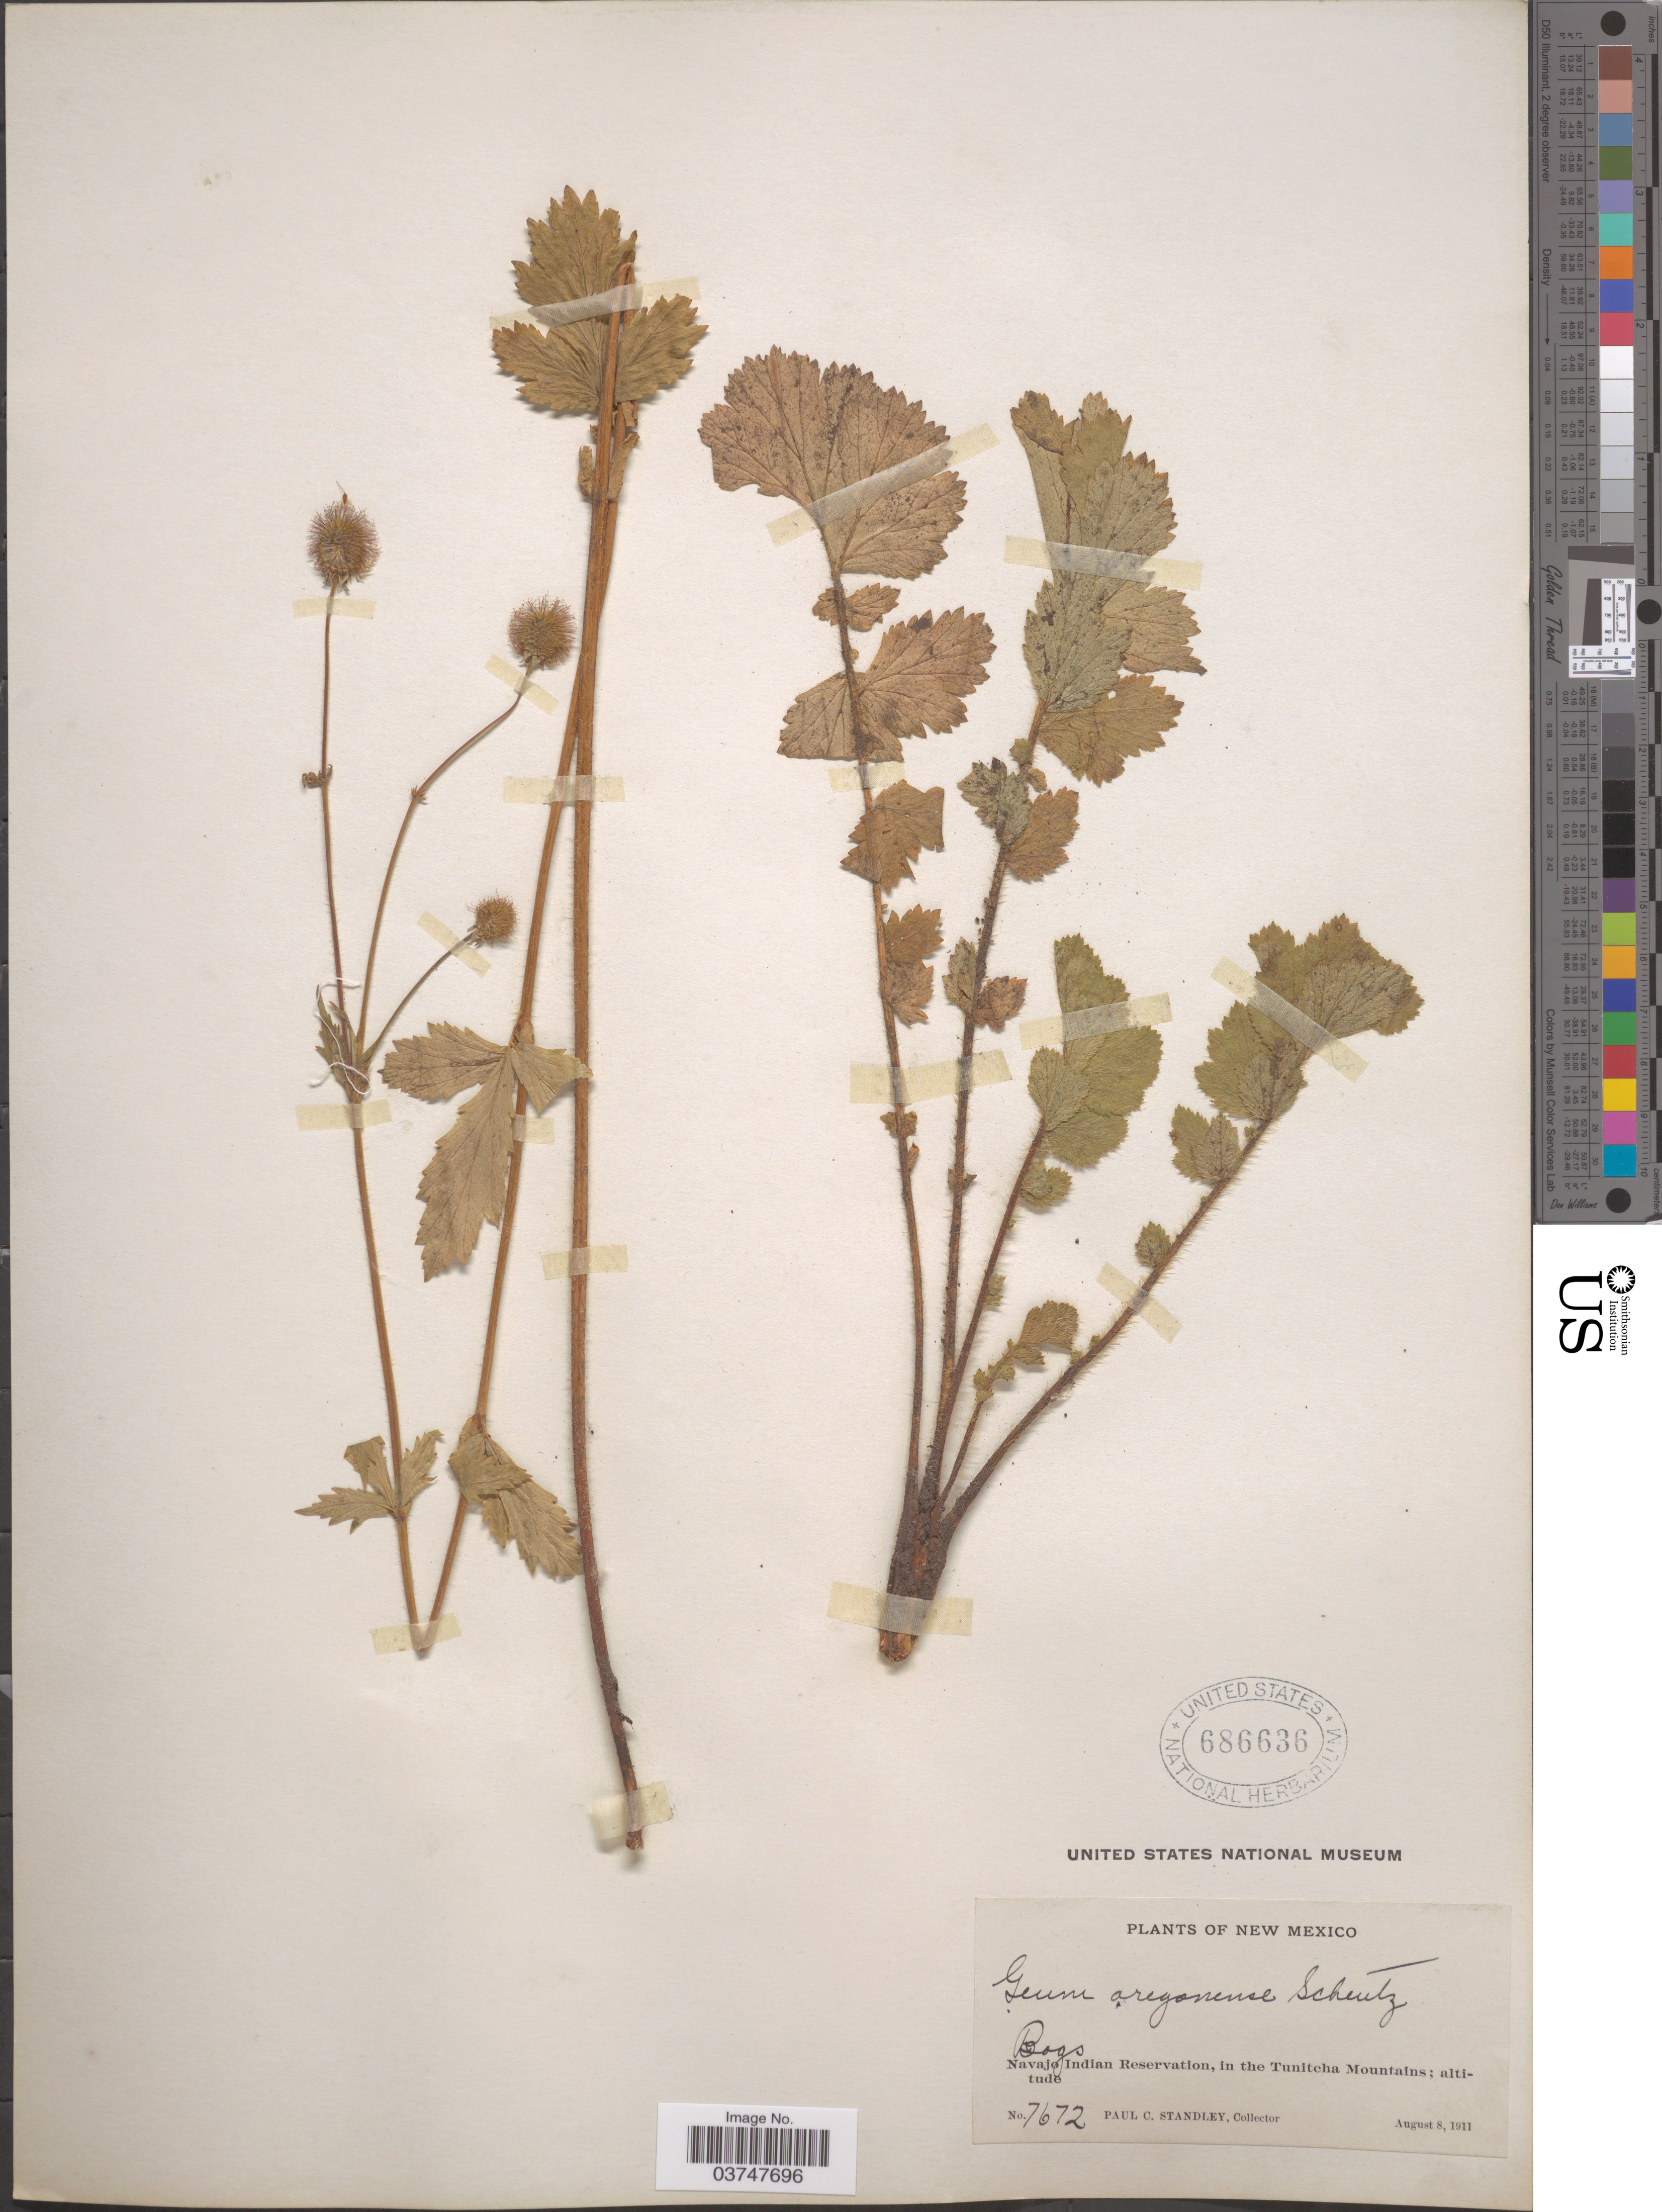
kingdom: Plantae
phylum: Tracheophyta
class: Magnoliopsida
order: Rosales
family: Rosaceae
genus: Geum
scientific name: Geum oregonense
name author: Rydb.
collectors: P. C. Standley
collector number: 7672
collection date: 1911-08-08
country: United States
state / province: New Mexico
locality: Navajo Indian Reservation, in the Tunitcha Mountains.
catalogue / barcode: US 686636